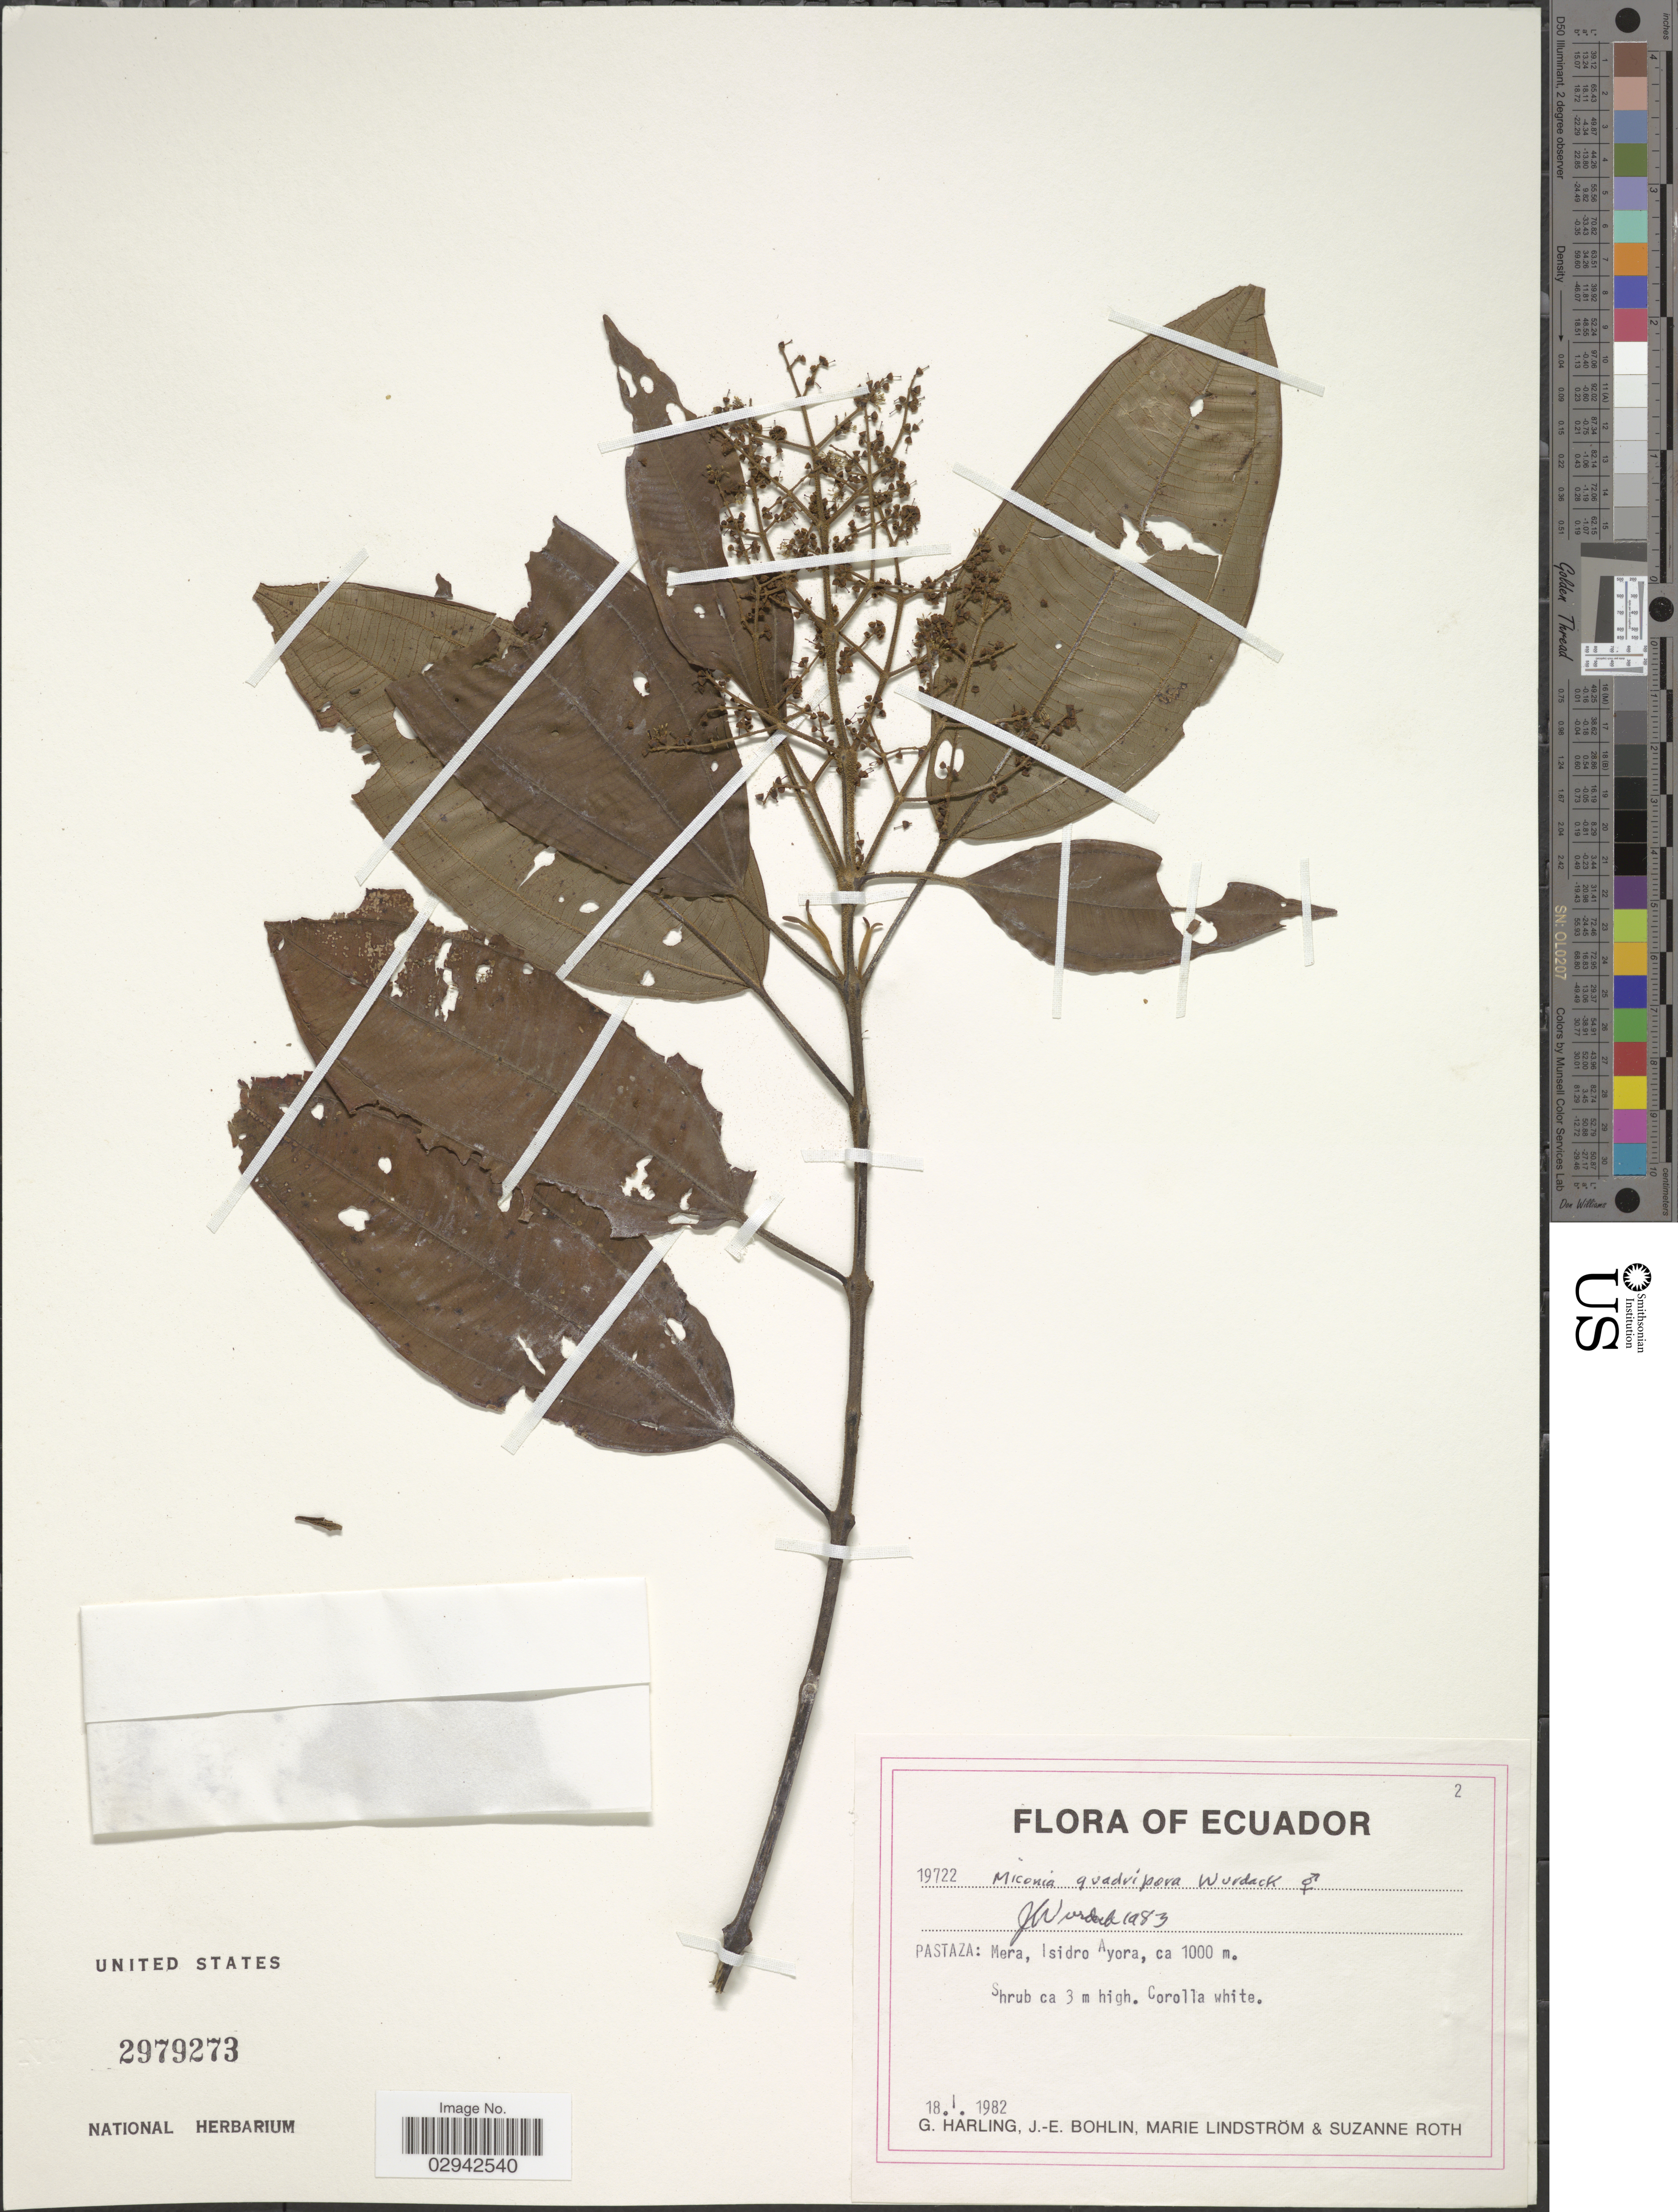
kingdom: Plantae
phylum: Tracheophyta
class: Magnoliopsida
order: Myrtales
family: Melastomataceae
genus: Miconia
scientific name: Miconia quadripora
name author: Wurdack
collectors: G. Harling, J. Bohlin, M. Lindström & S. Roth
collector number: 19722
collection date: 1982-01-18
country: Ecuador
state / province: Pastaza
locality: Mera, Isidro Ayora.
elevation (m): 1000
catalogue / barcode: US 2979273